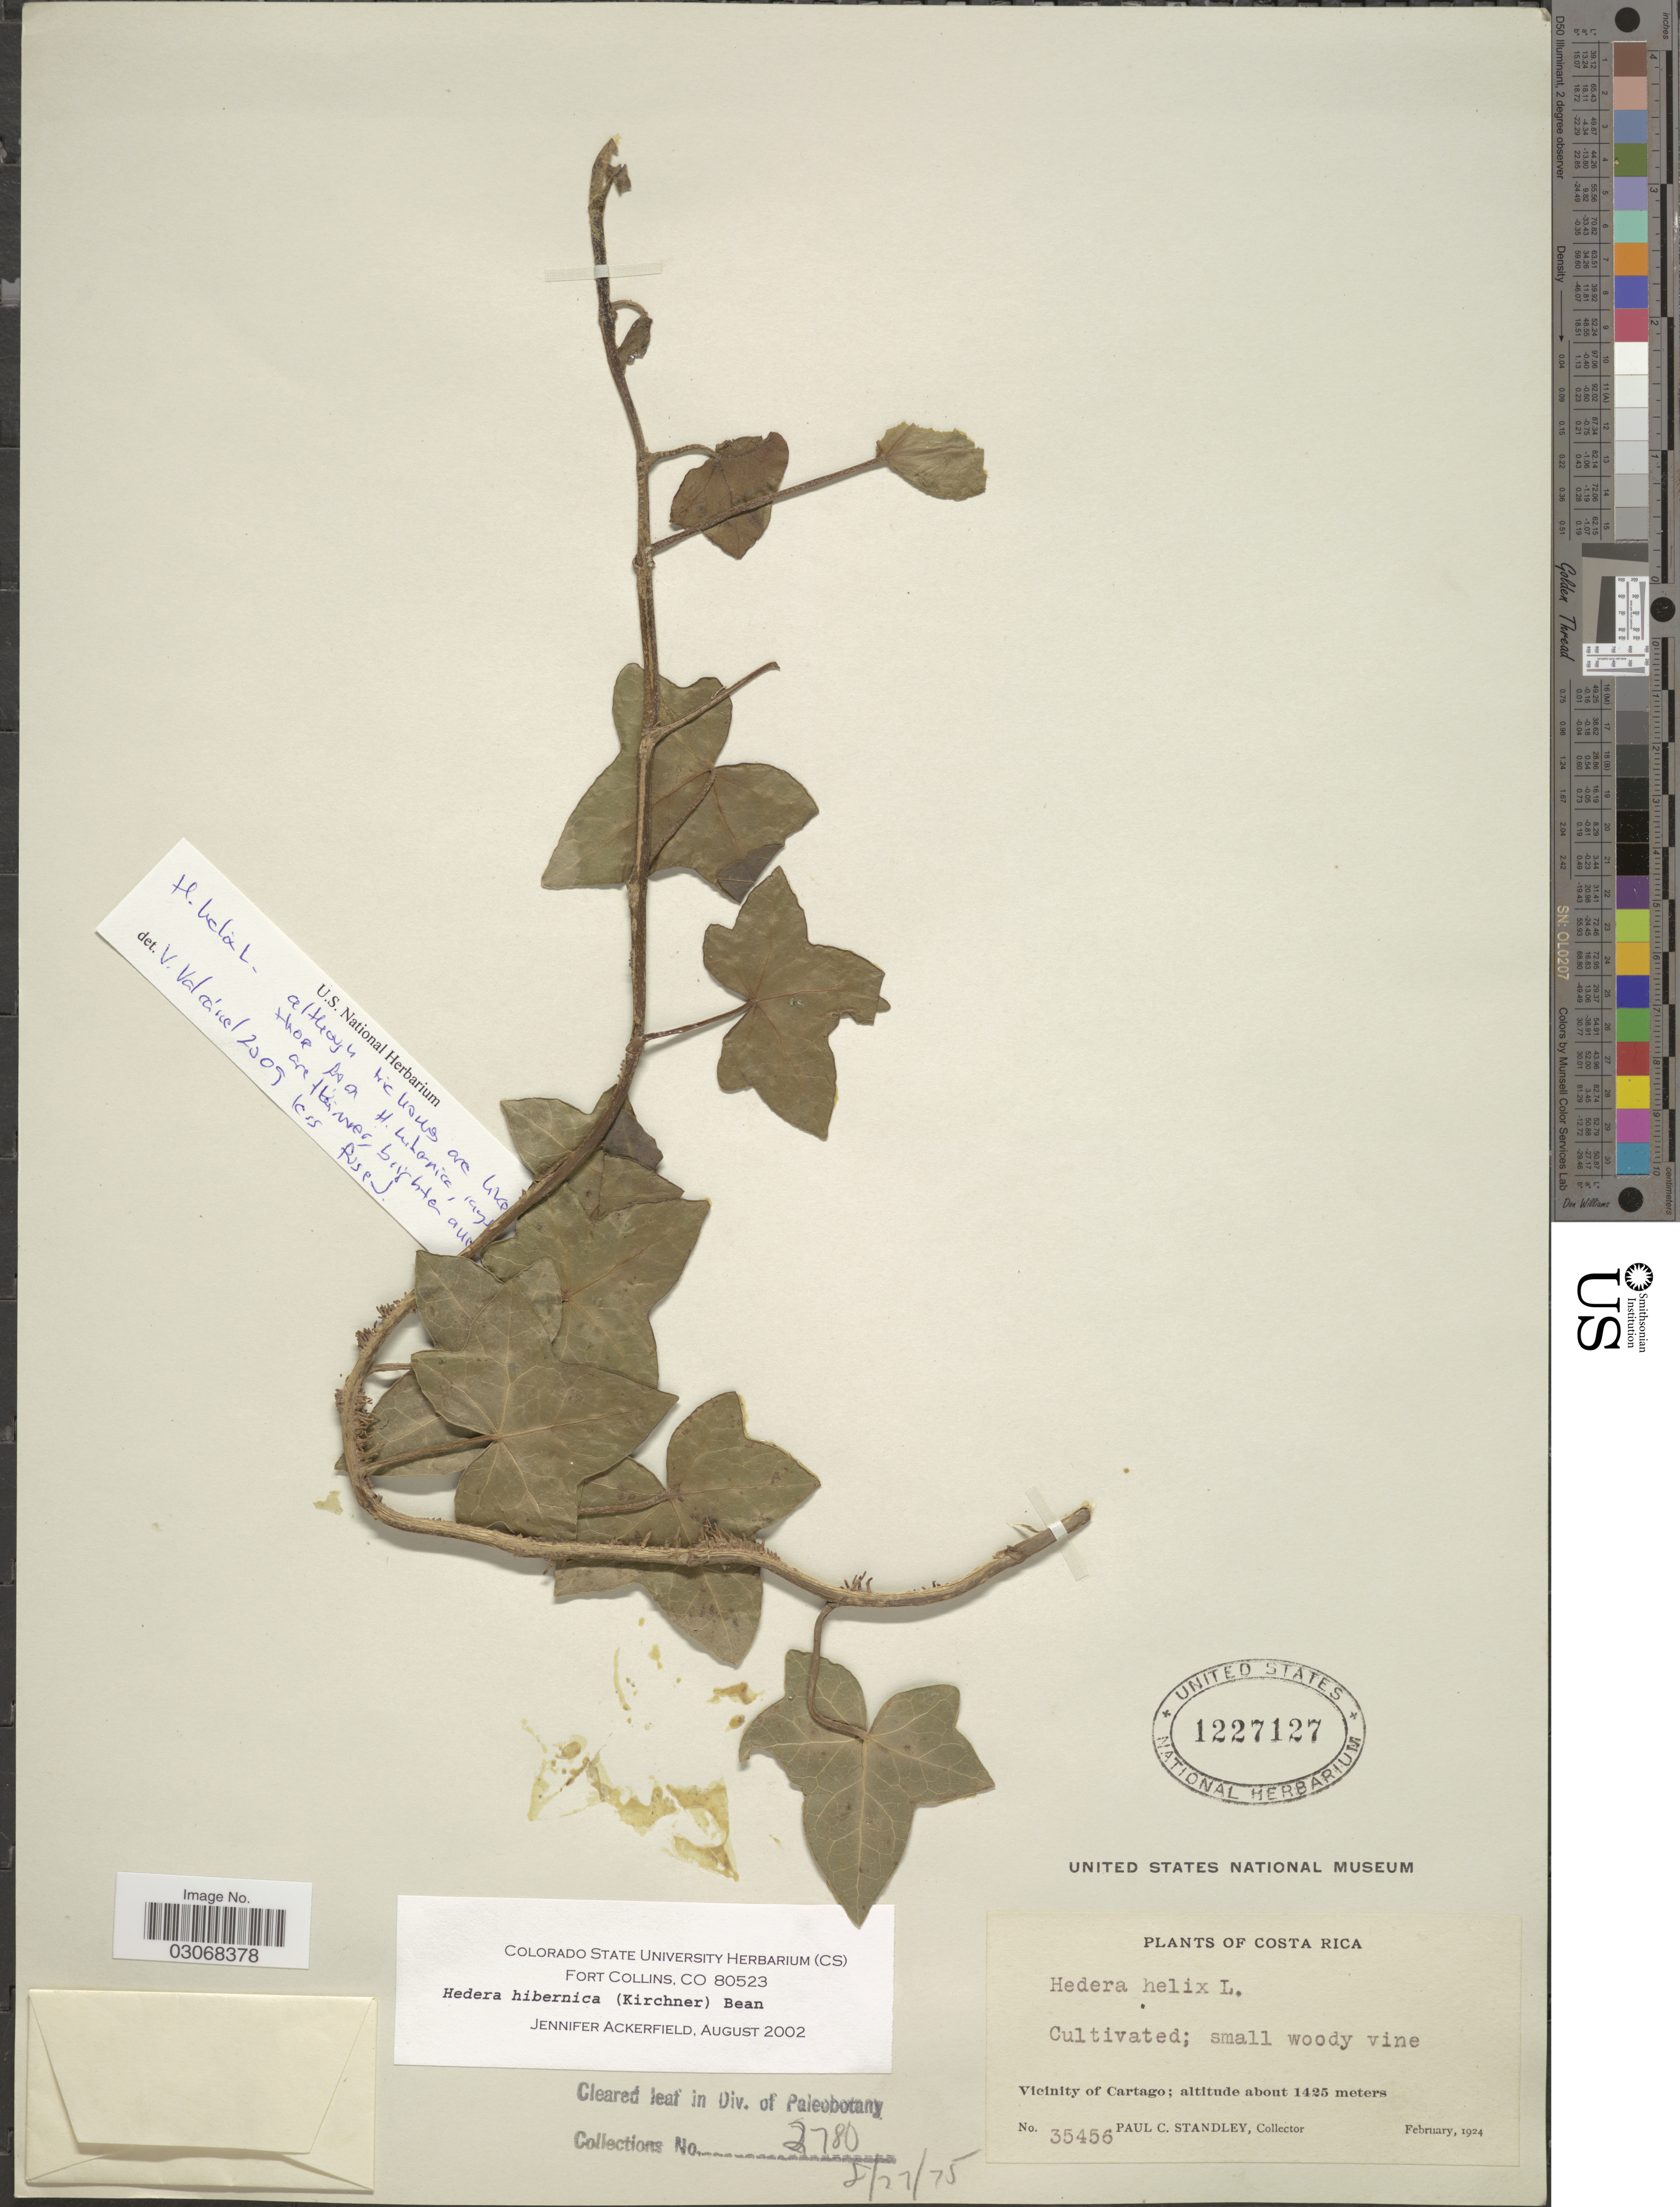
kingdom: Plantae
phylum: Tracheophyta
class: Magnoliopsida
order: Apiales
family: Araliaceae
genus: Hedera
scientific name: Hedera hibernica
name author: (G. Kirchn.) Bean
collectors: P. C. Standley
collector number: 35456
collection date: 1924-02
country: Costa Rica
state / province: Cartago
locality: Vicinity of Cartago.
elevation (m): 1425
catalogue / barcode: US 1227127